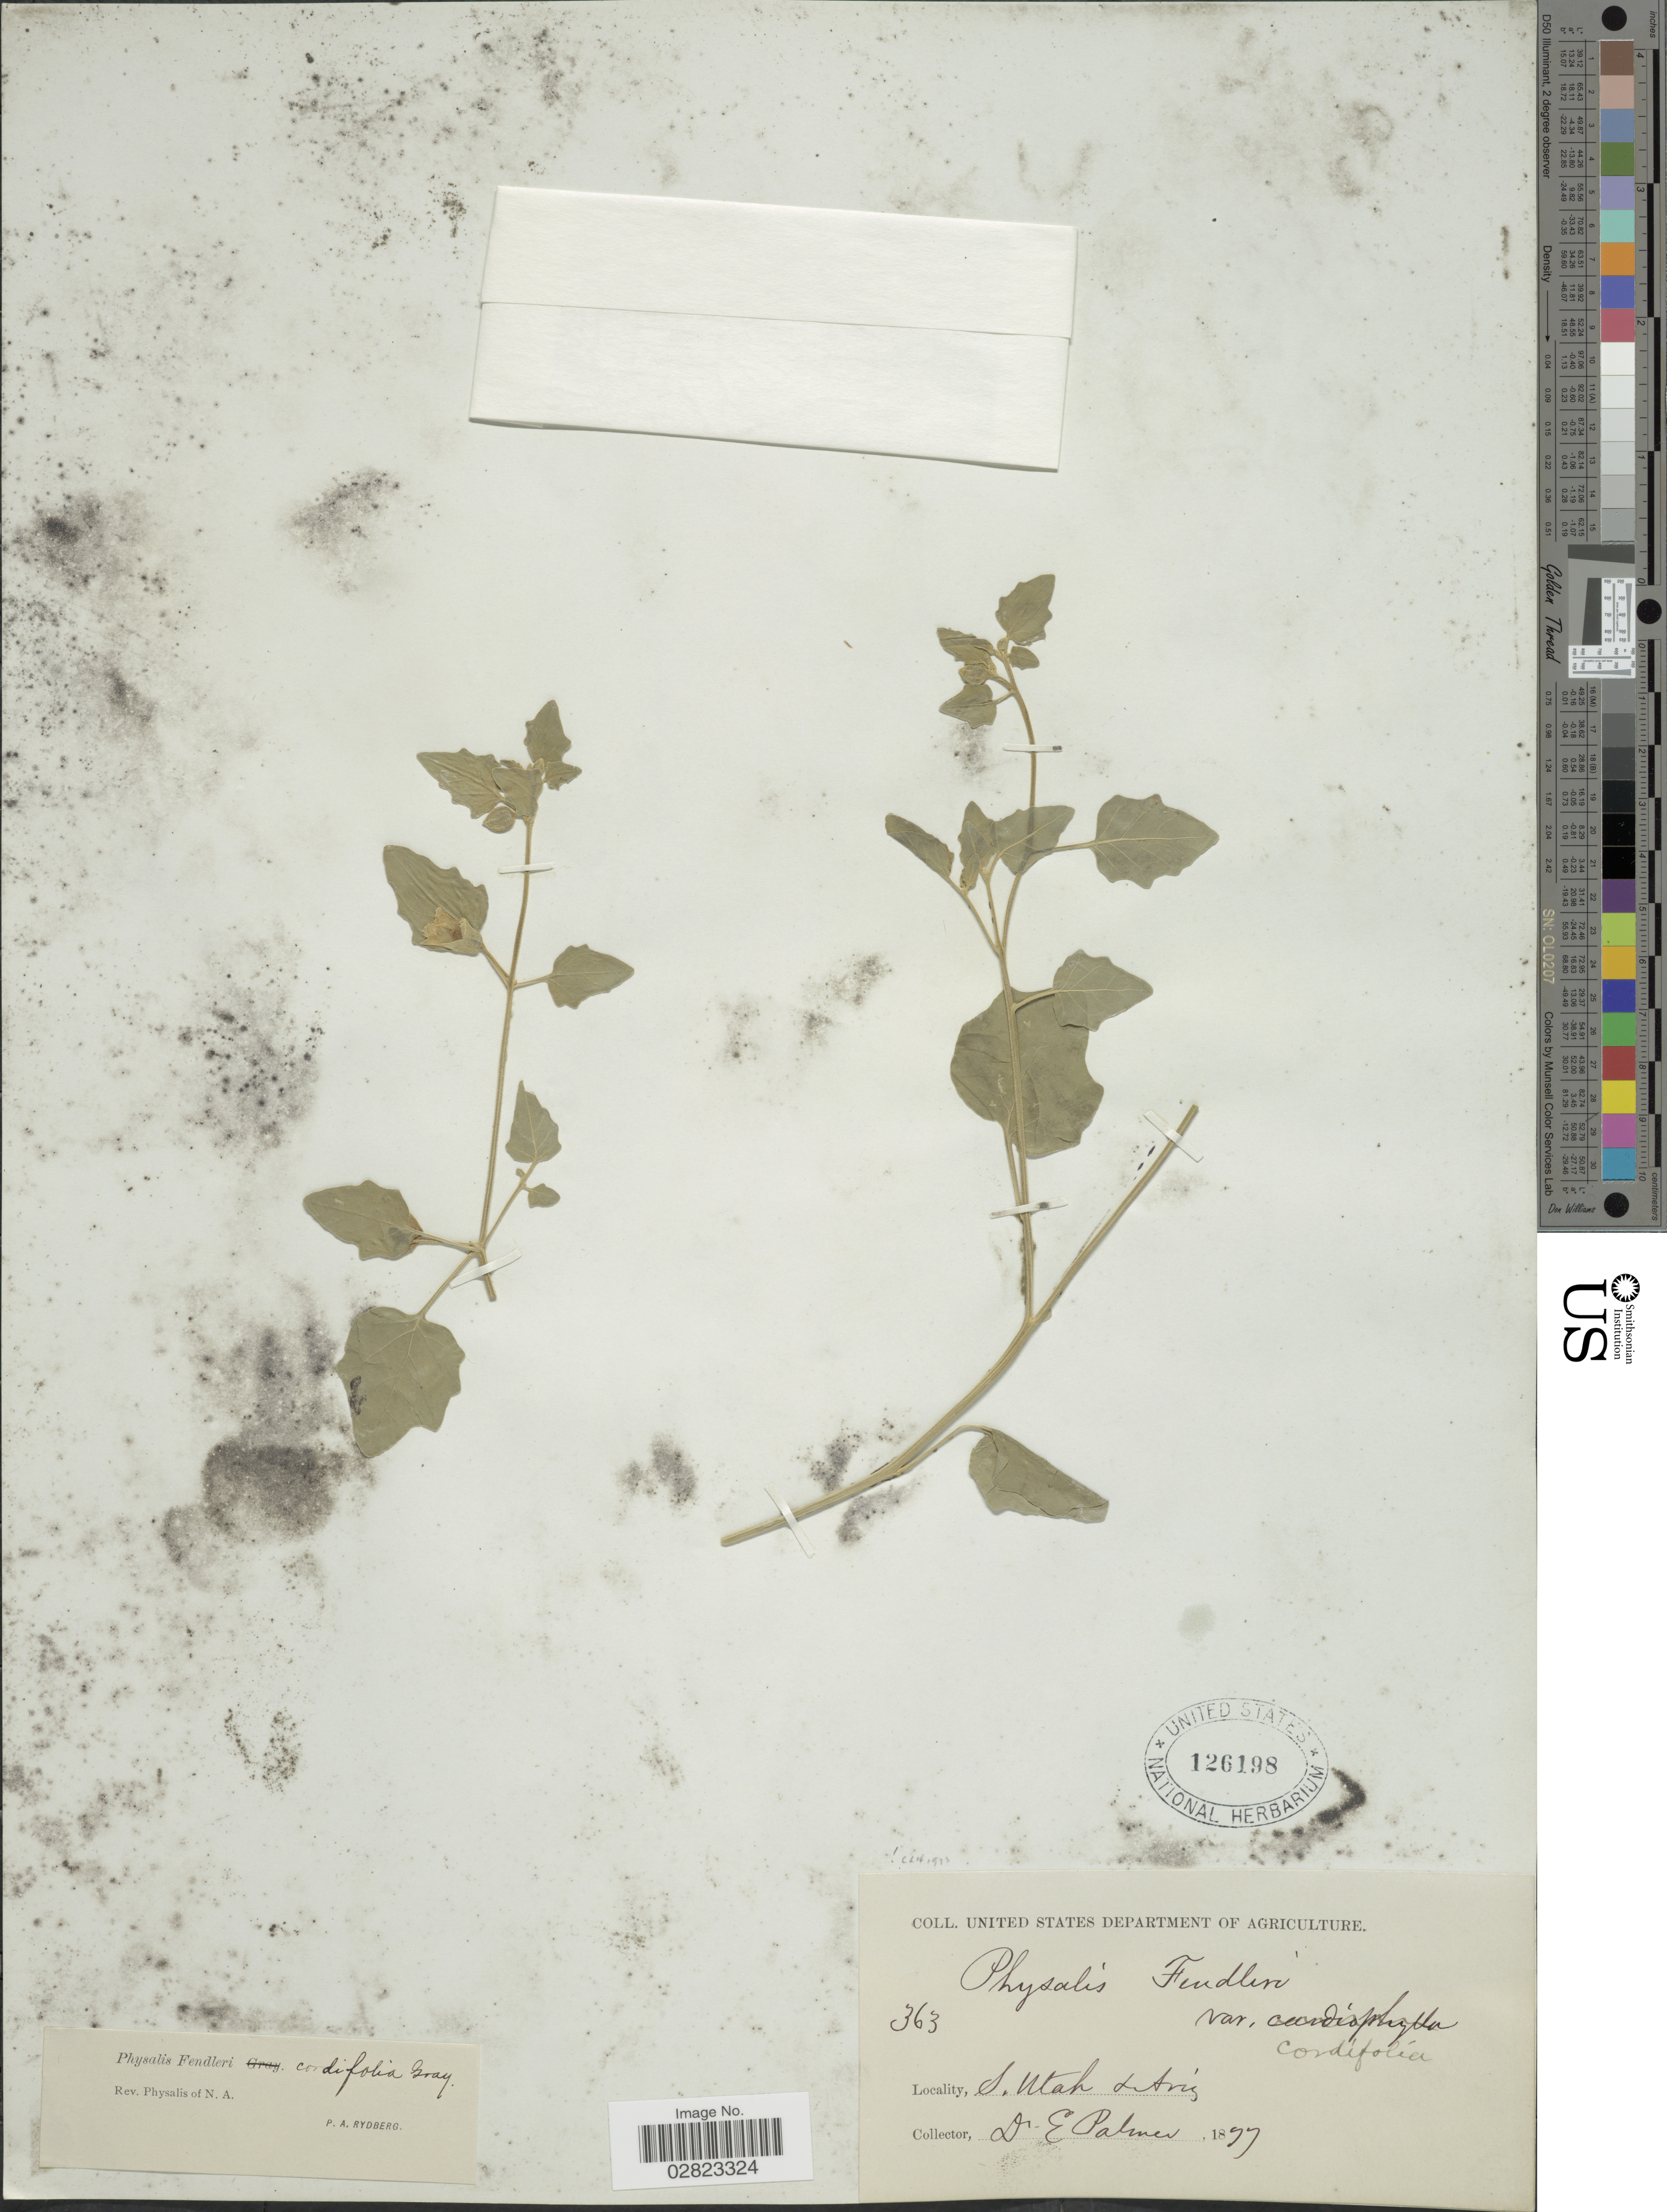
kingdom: Plantae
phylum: Tracheophyta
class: Magnoliopsida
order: Solanales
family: Solanaceae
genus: Physalis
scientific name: Physalis fendleri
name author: A. Gray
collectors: E. Palmer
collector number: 363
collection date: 1877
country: United States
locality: S. Utah & Ariz.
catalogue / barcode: US 126198